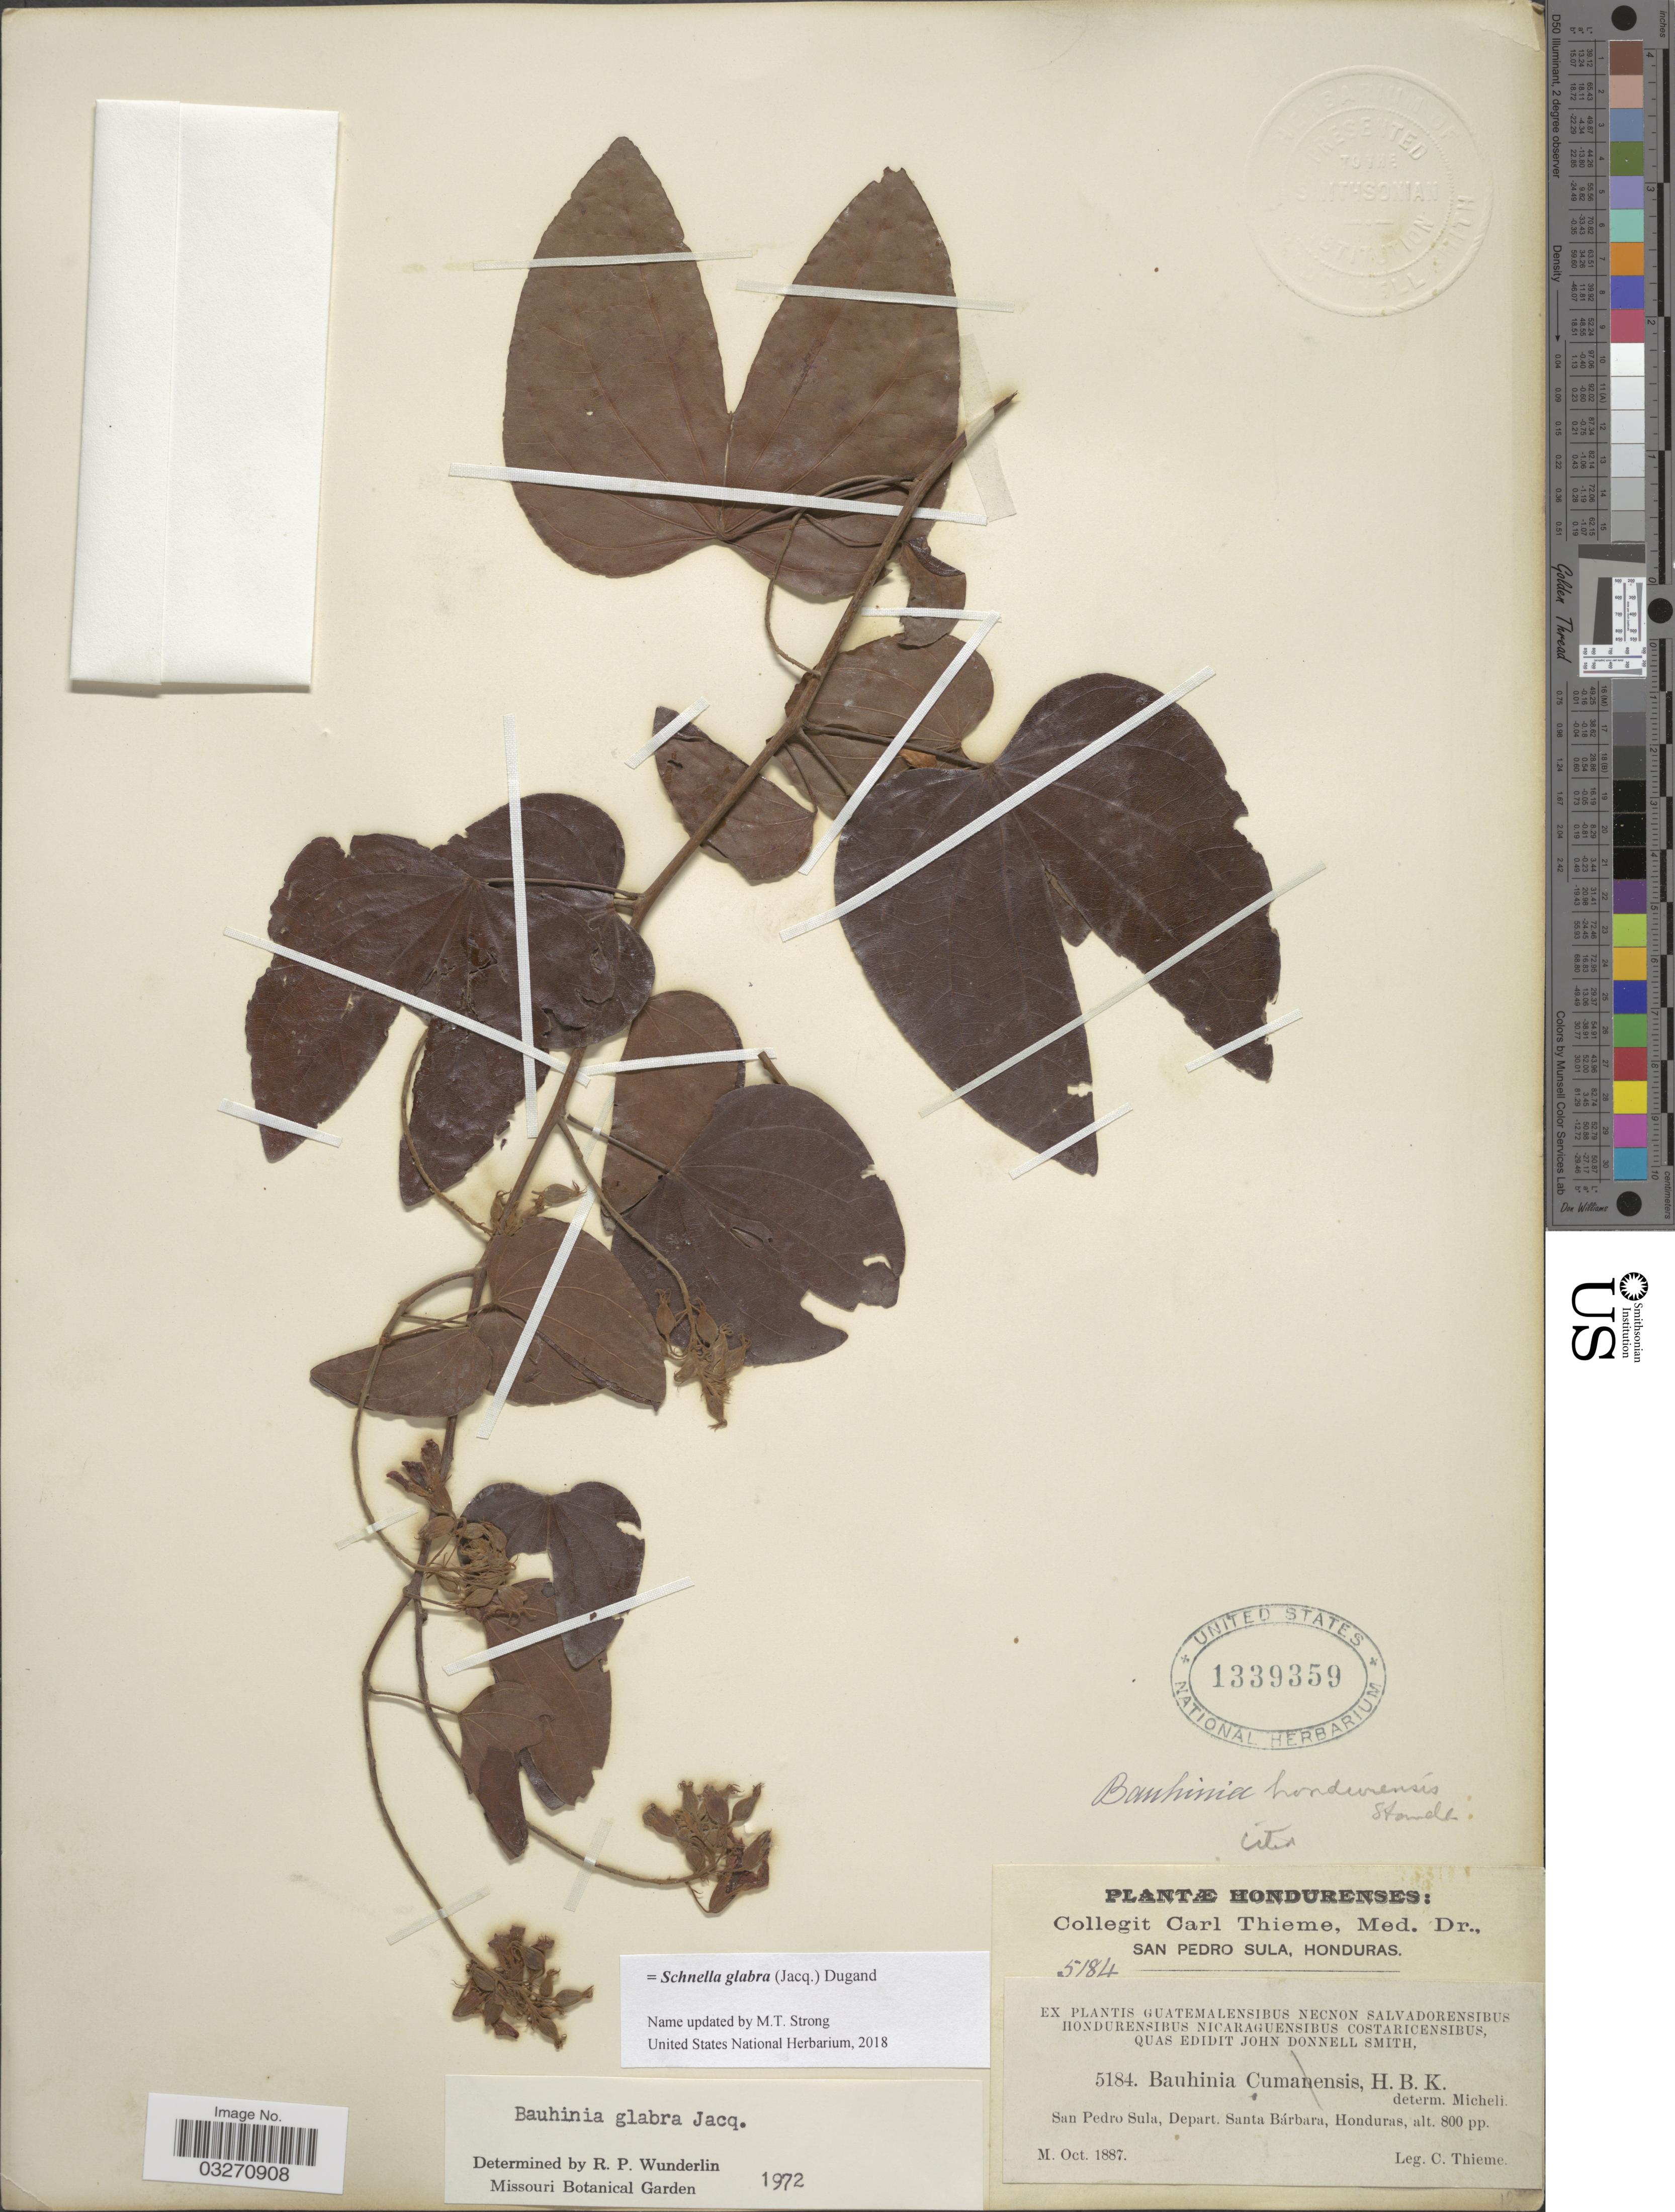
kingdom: Plantae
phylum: Tracheophyta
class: Magnoliopsida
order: Fabales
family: Fabaceae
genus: Schnella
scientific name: Schnella glabra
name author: (Jacq.) Dugand G.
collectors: C. Thieme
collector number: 5184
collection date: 1887-10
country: Honduras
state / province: Santa Bárbara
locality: San Pedro Sula, Depart. Santa Barbará.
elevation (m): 244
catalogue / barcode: US 1339359